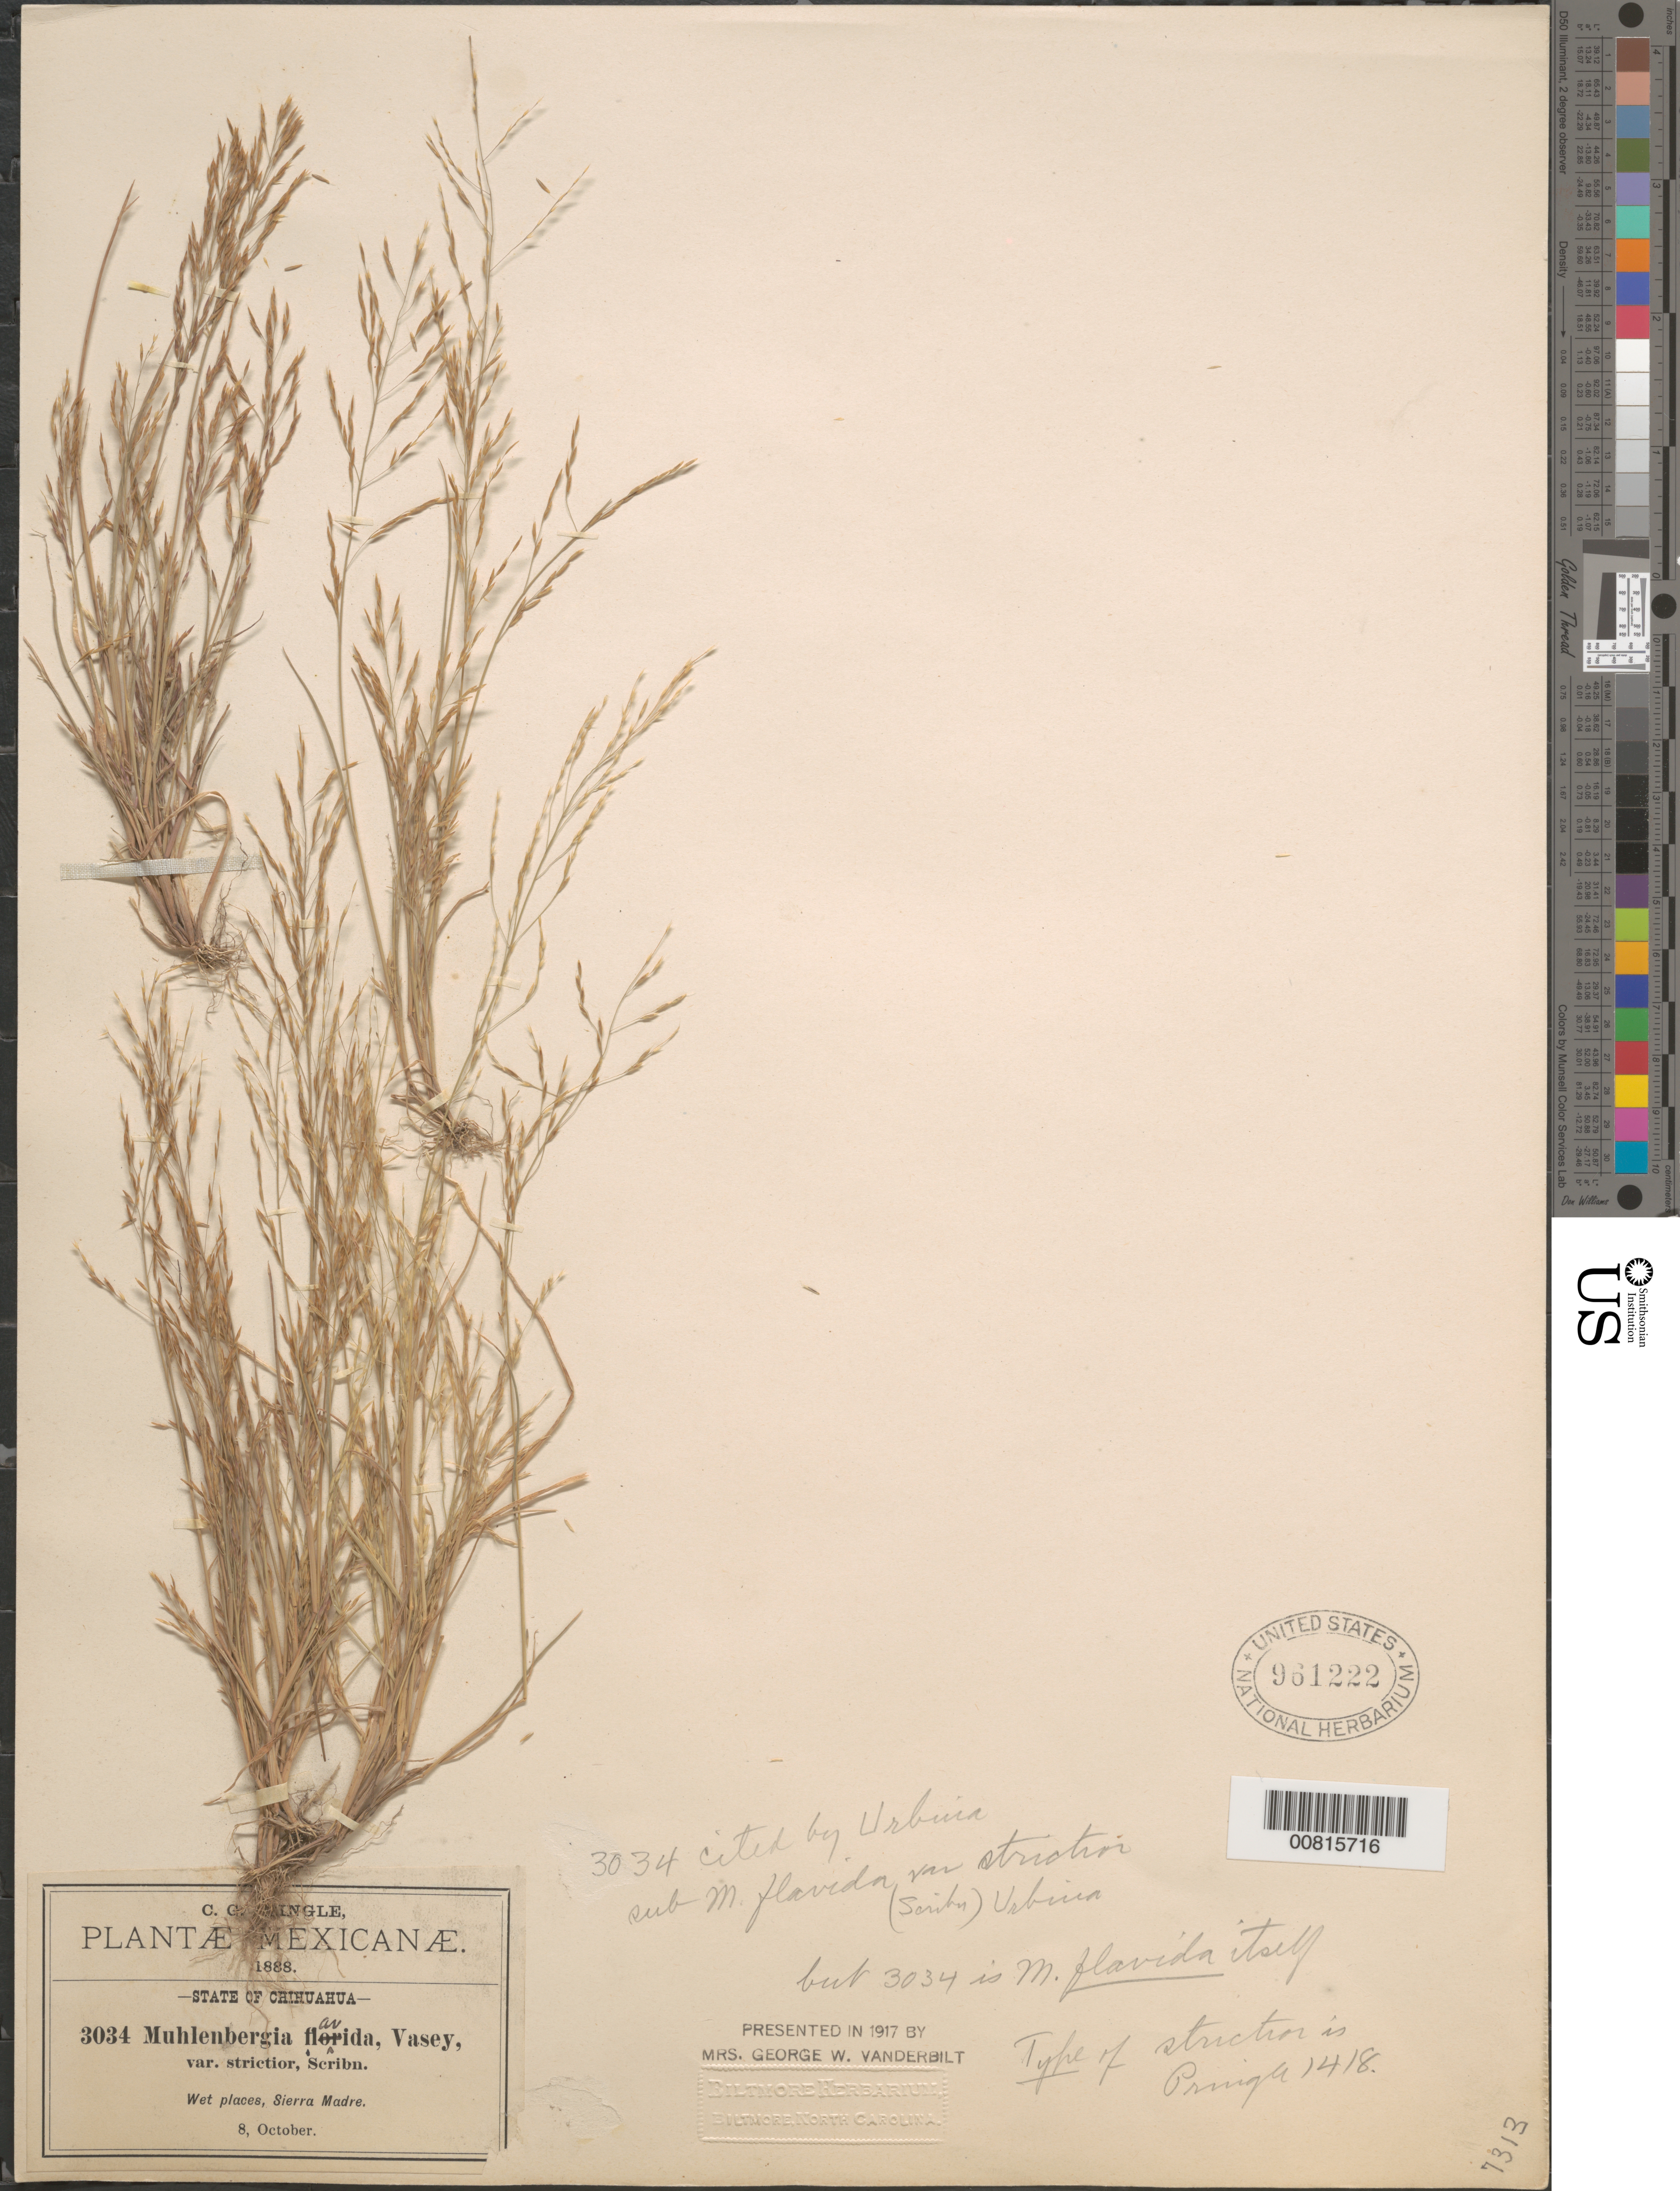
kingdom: Chromista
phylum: Ochrophyta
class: Bacillariophyceae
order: Coscinodiscales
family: Coscinodiscaceae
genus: Stoschia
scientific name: Stoschia janischii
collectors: C. G. Pringle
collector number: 3034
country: Mexico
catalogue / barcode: US 961222